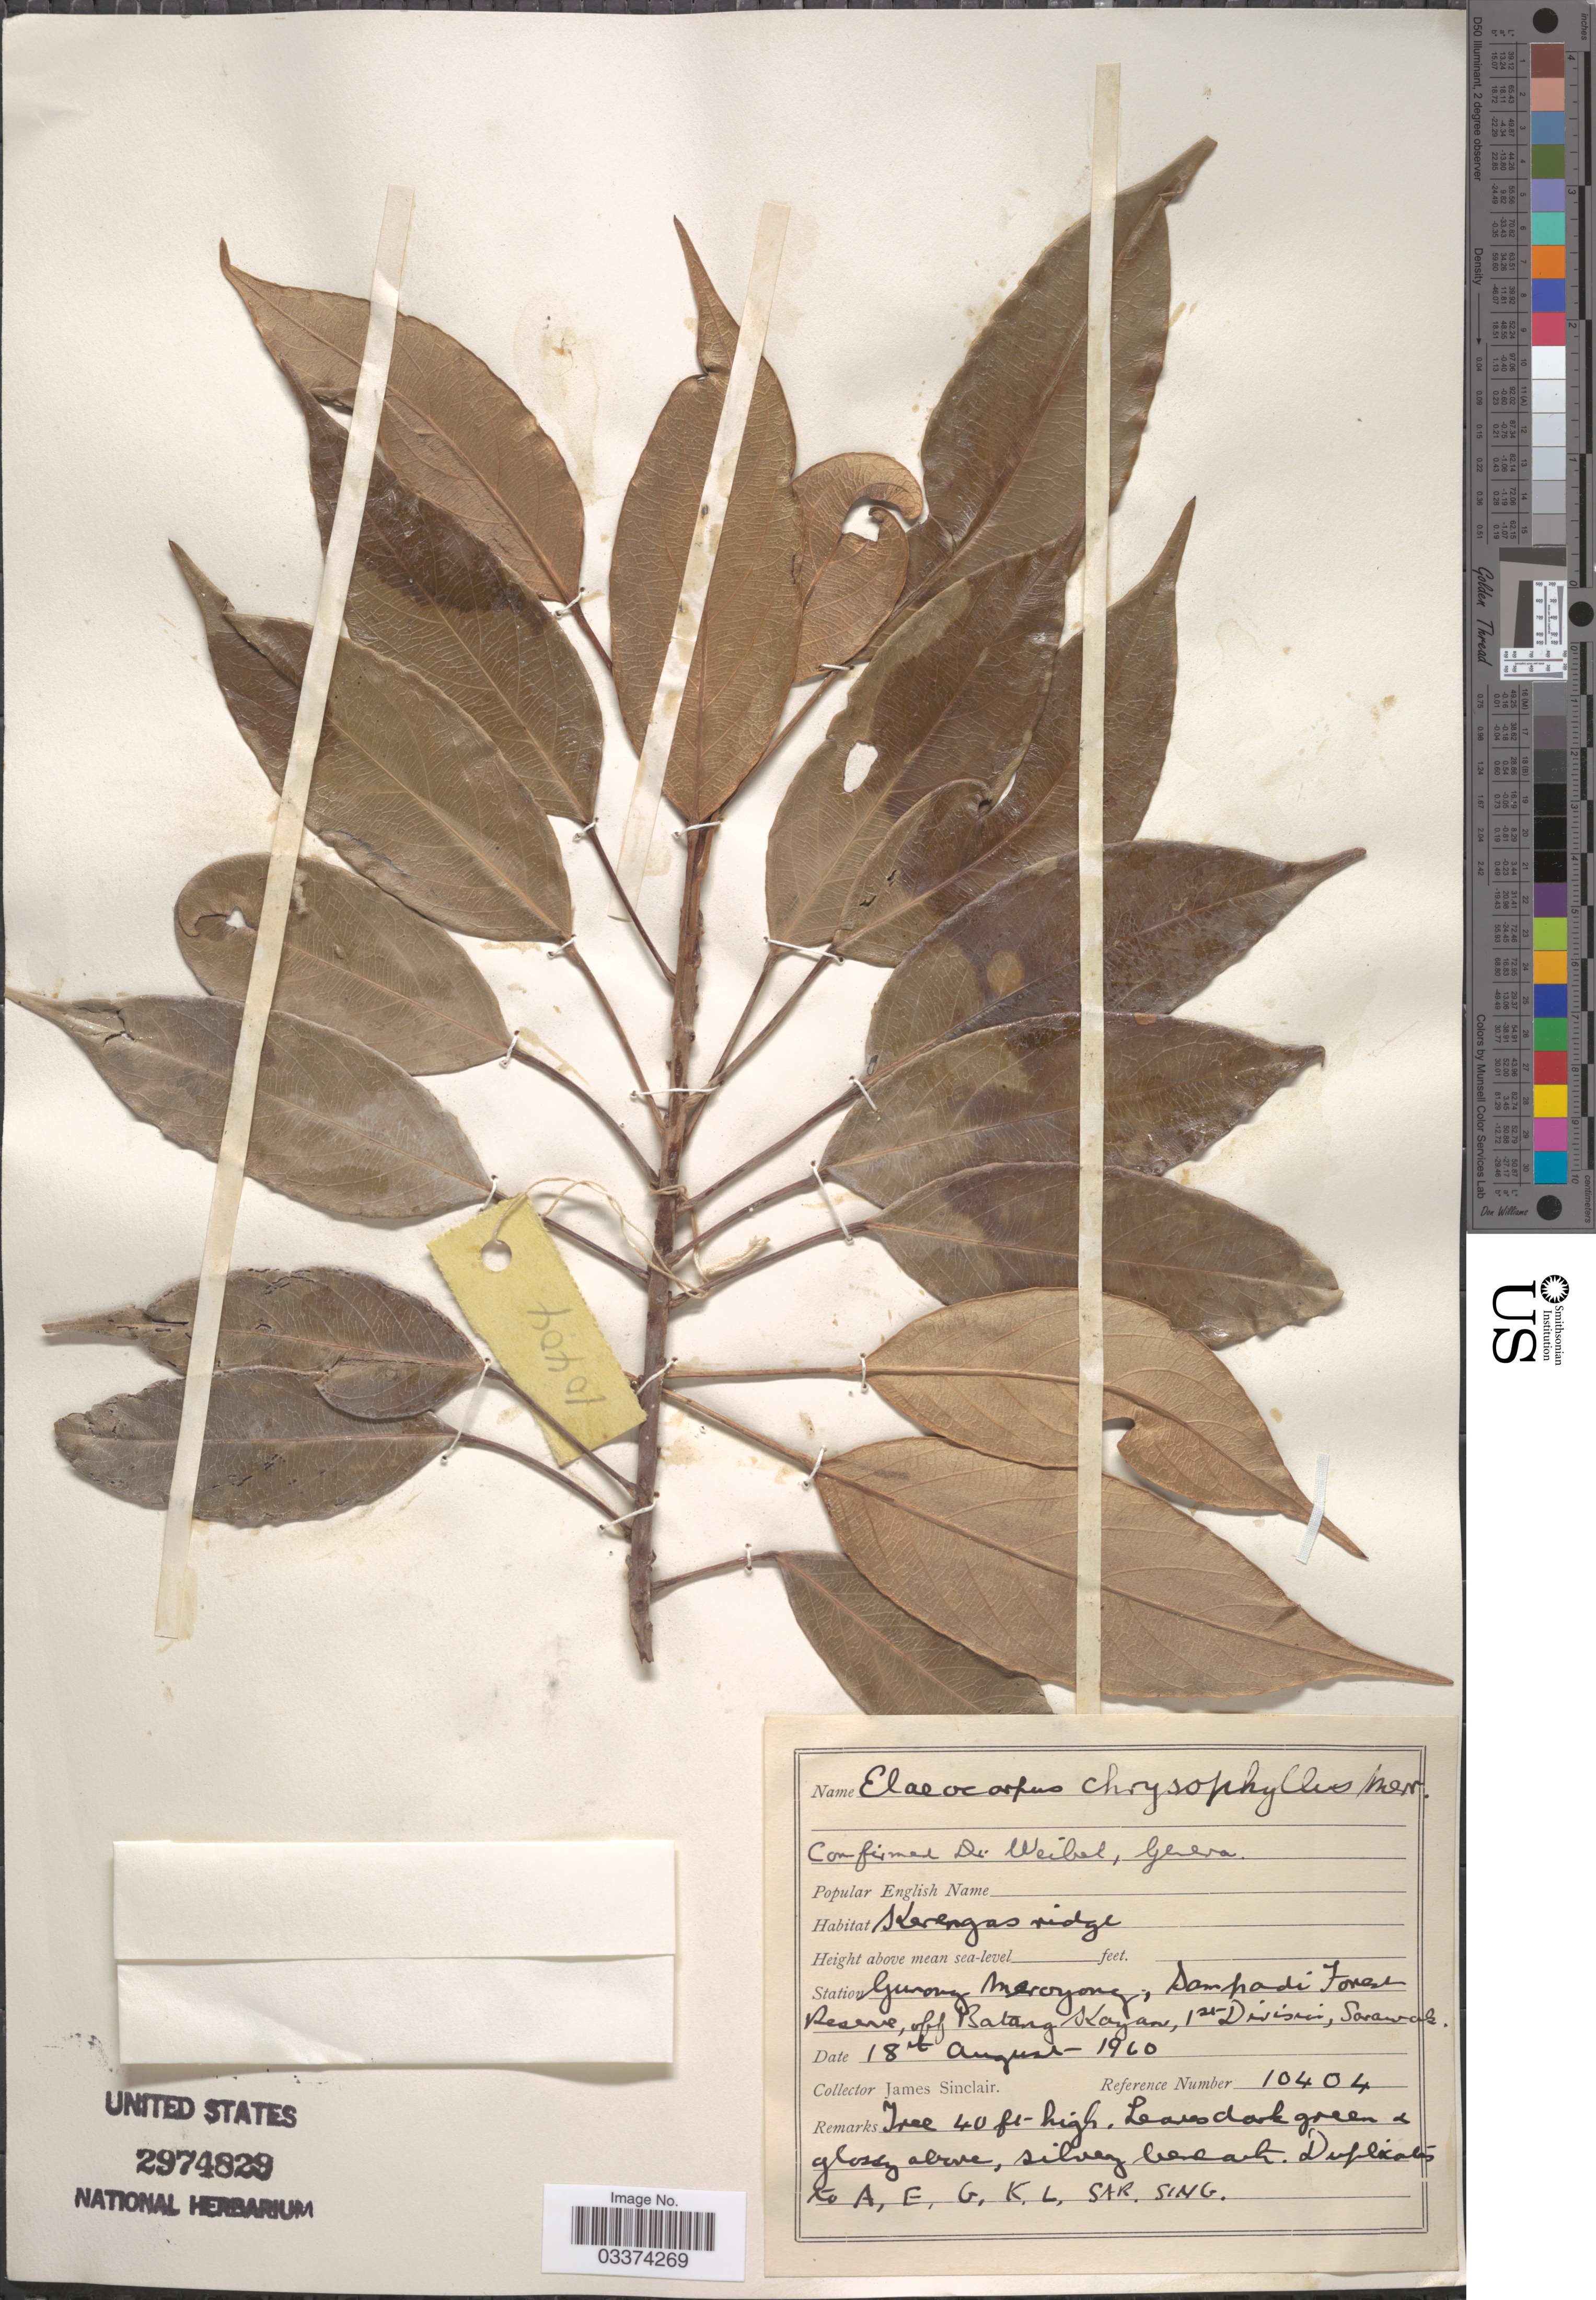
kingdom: Plantae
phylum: Tracheophyta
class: Magnoliopsida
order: Oxalidales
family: Elaeocarpaceae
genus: Elaeocarpus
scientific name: Elaeocarpus chrysophyllus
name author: Merr.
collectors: J. Sinclair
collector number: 10404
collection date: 1960-08-18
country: Malaysia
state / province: Sarawak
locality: Station Gunong Merebong, Sampadi Forest Reserve, off Batang Kayan, 1st Division.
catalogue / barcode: US 2974829